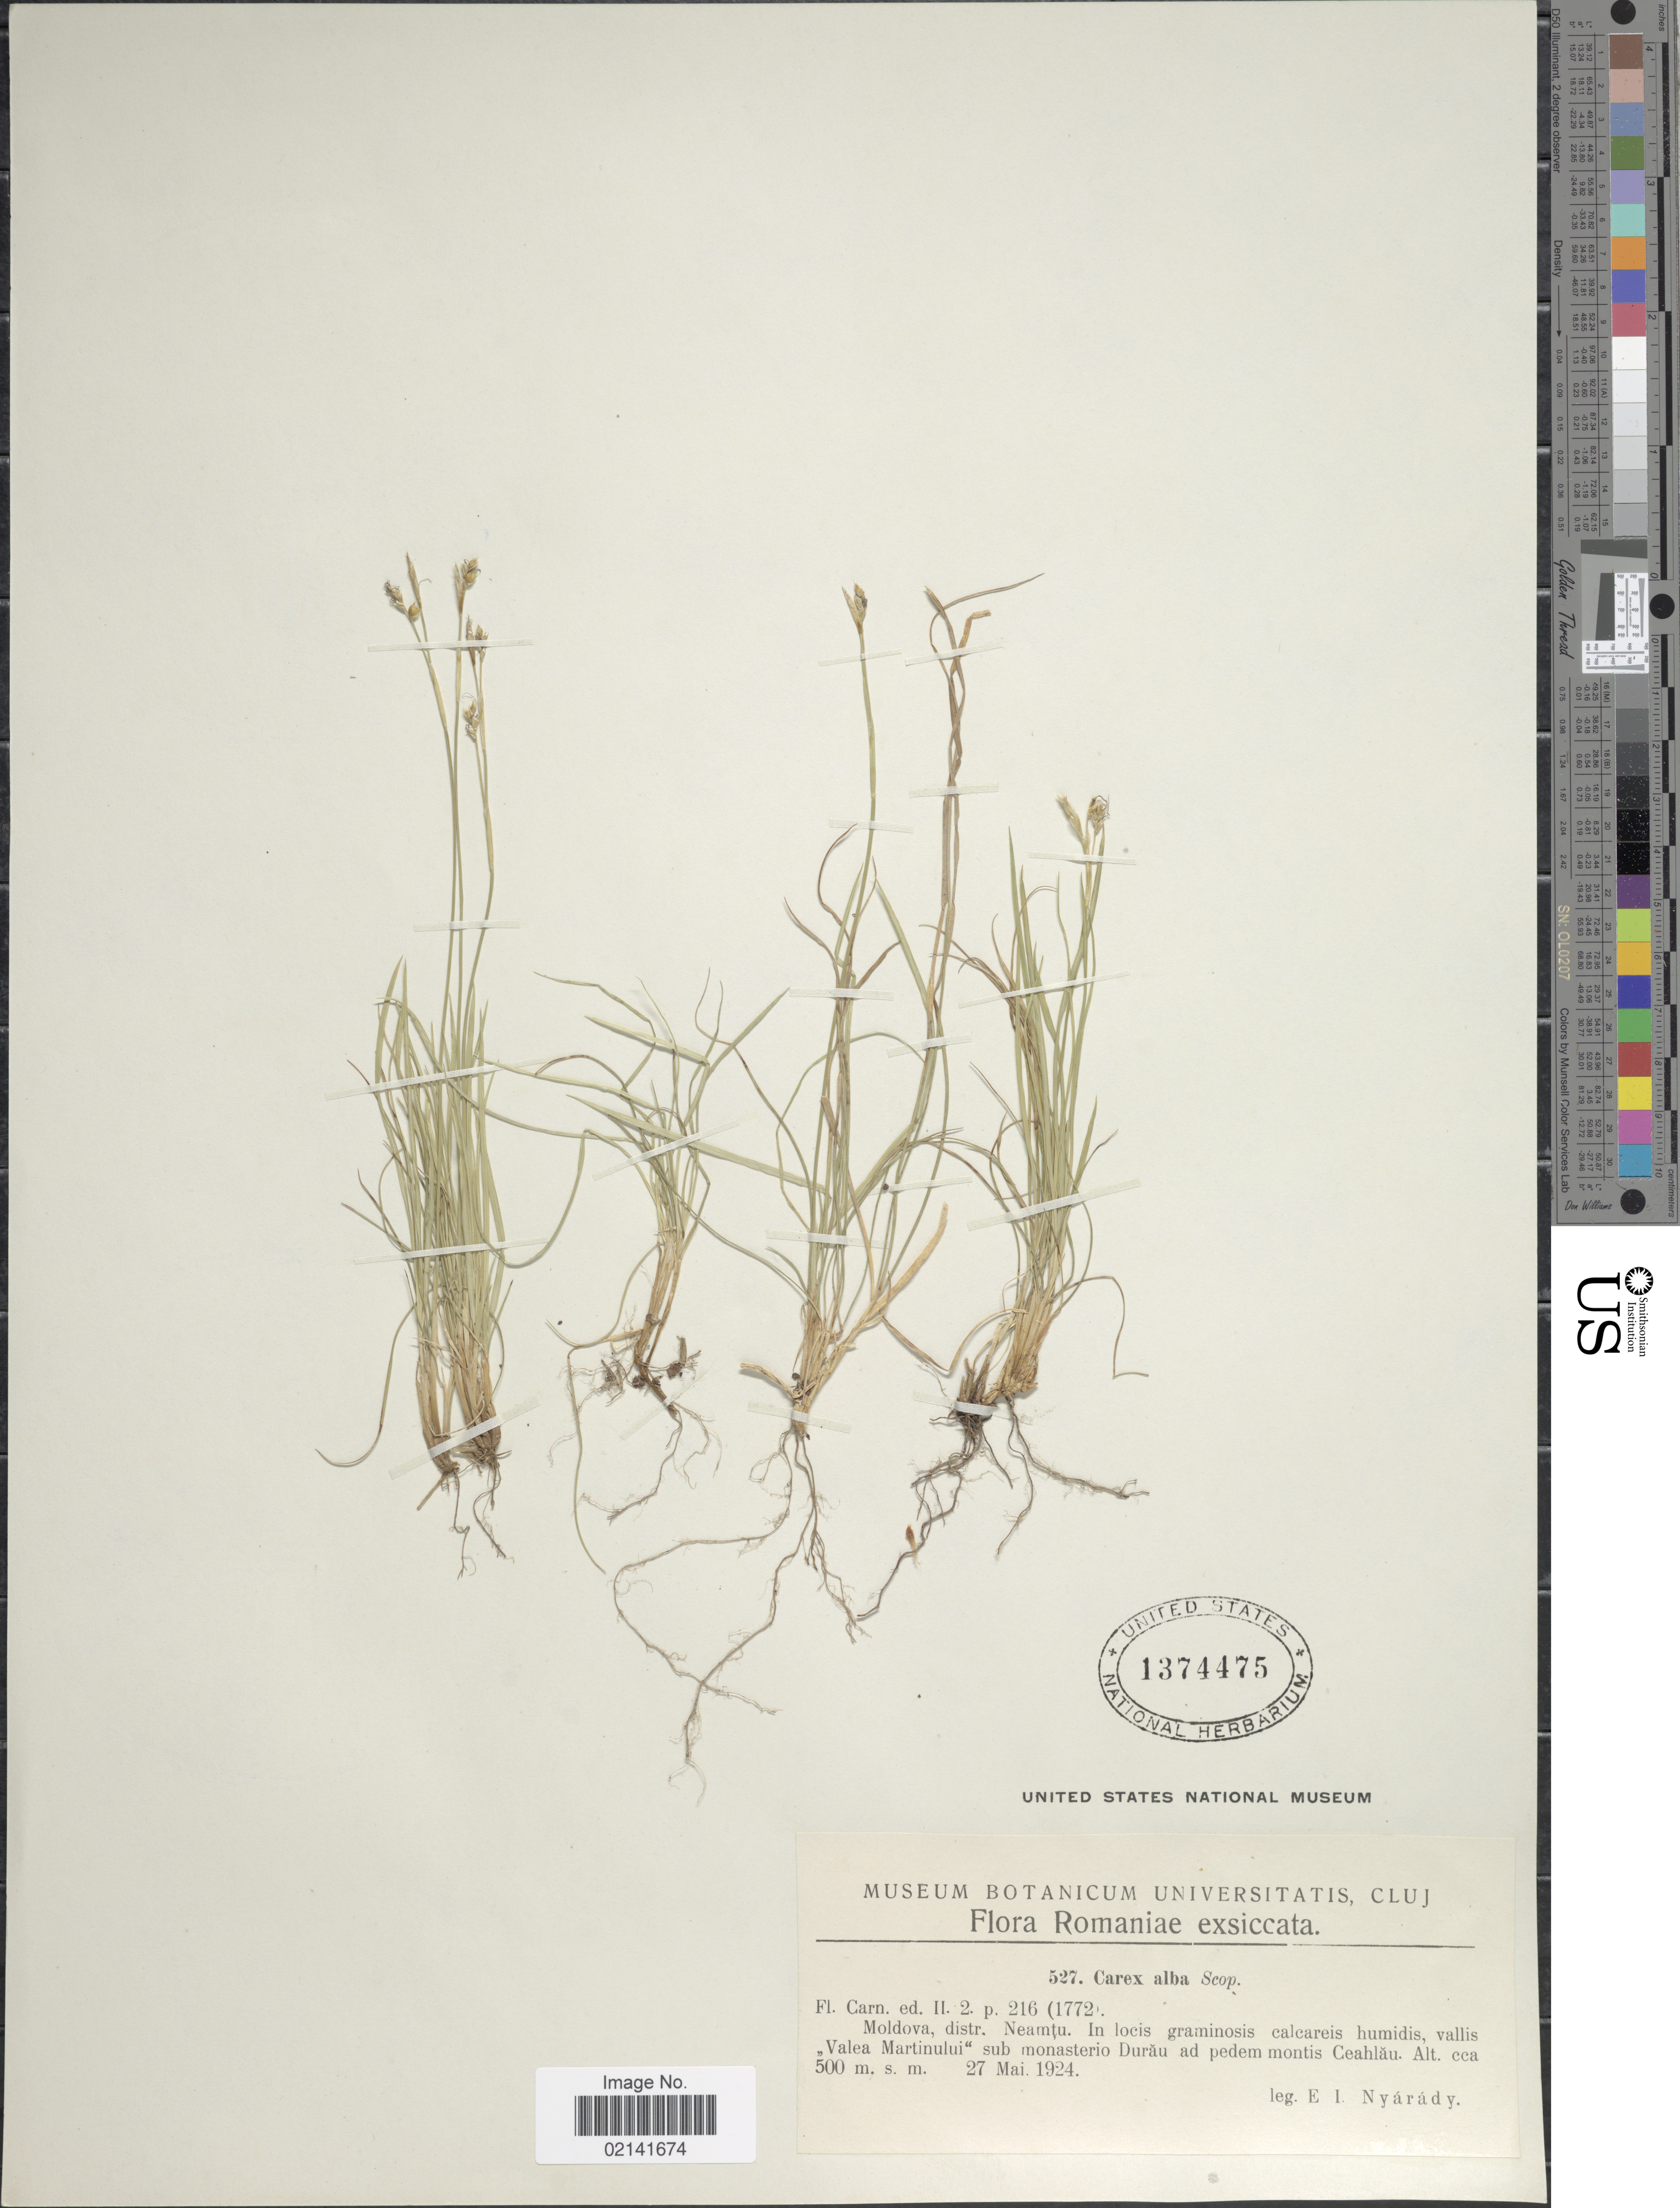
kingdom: Plantae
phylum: Tracheophyta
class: Liliopsida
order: Poales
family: Cyperaceae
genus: Carex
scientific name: Carex alba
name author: Scop.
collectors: E. Nyarady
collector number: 527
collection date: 1924-05-27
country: Romania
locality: Moldova, distr. Neamtu. In locis graminosis calcareis humidis, vallis "Valea Martinului" sub monasterio Durau ad pedem montis Ceahlau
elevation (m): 500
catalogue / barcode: US 1374475